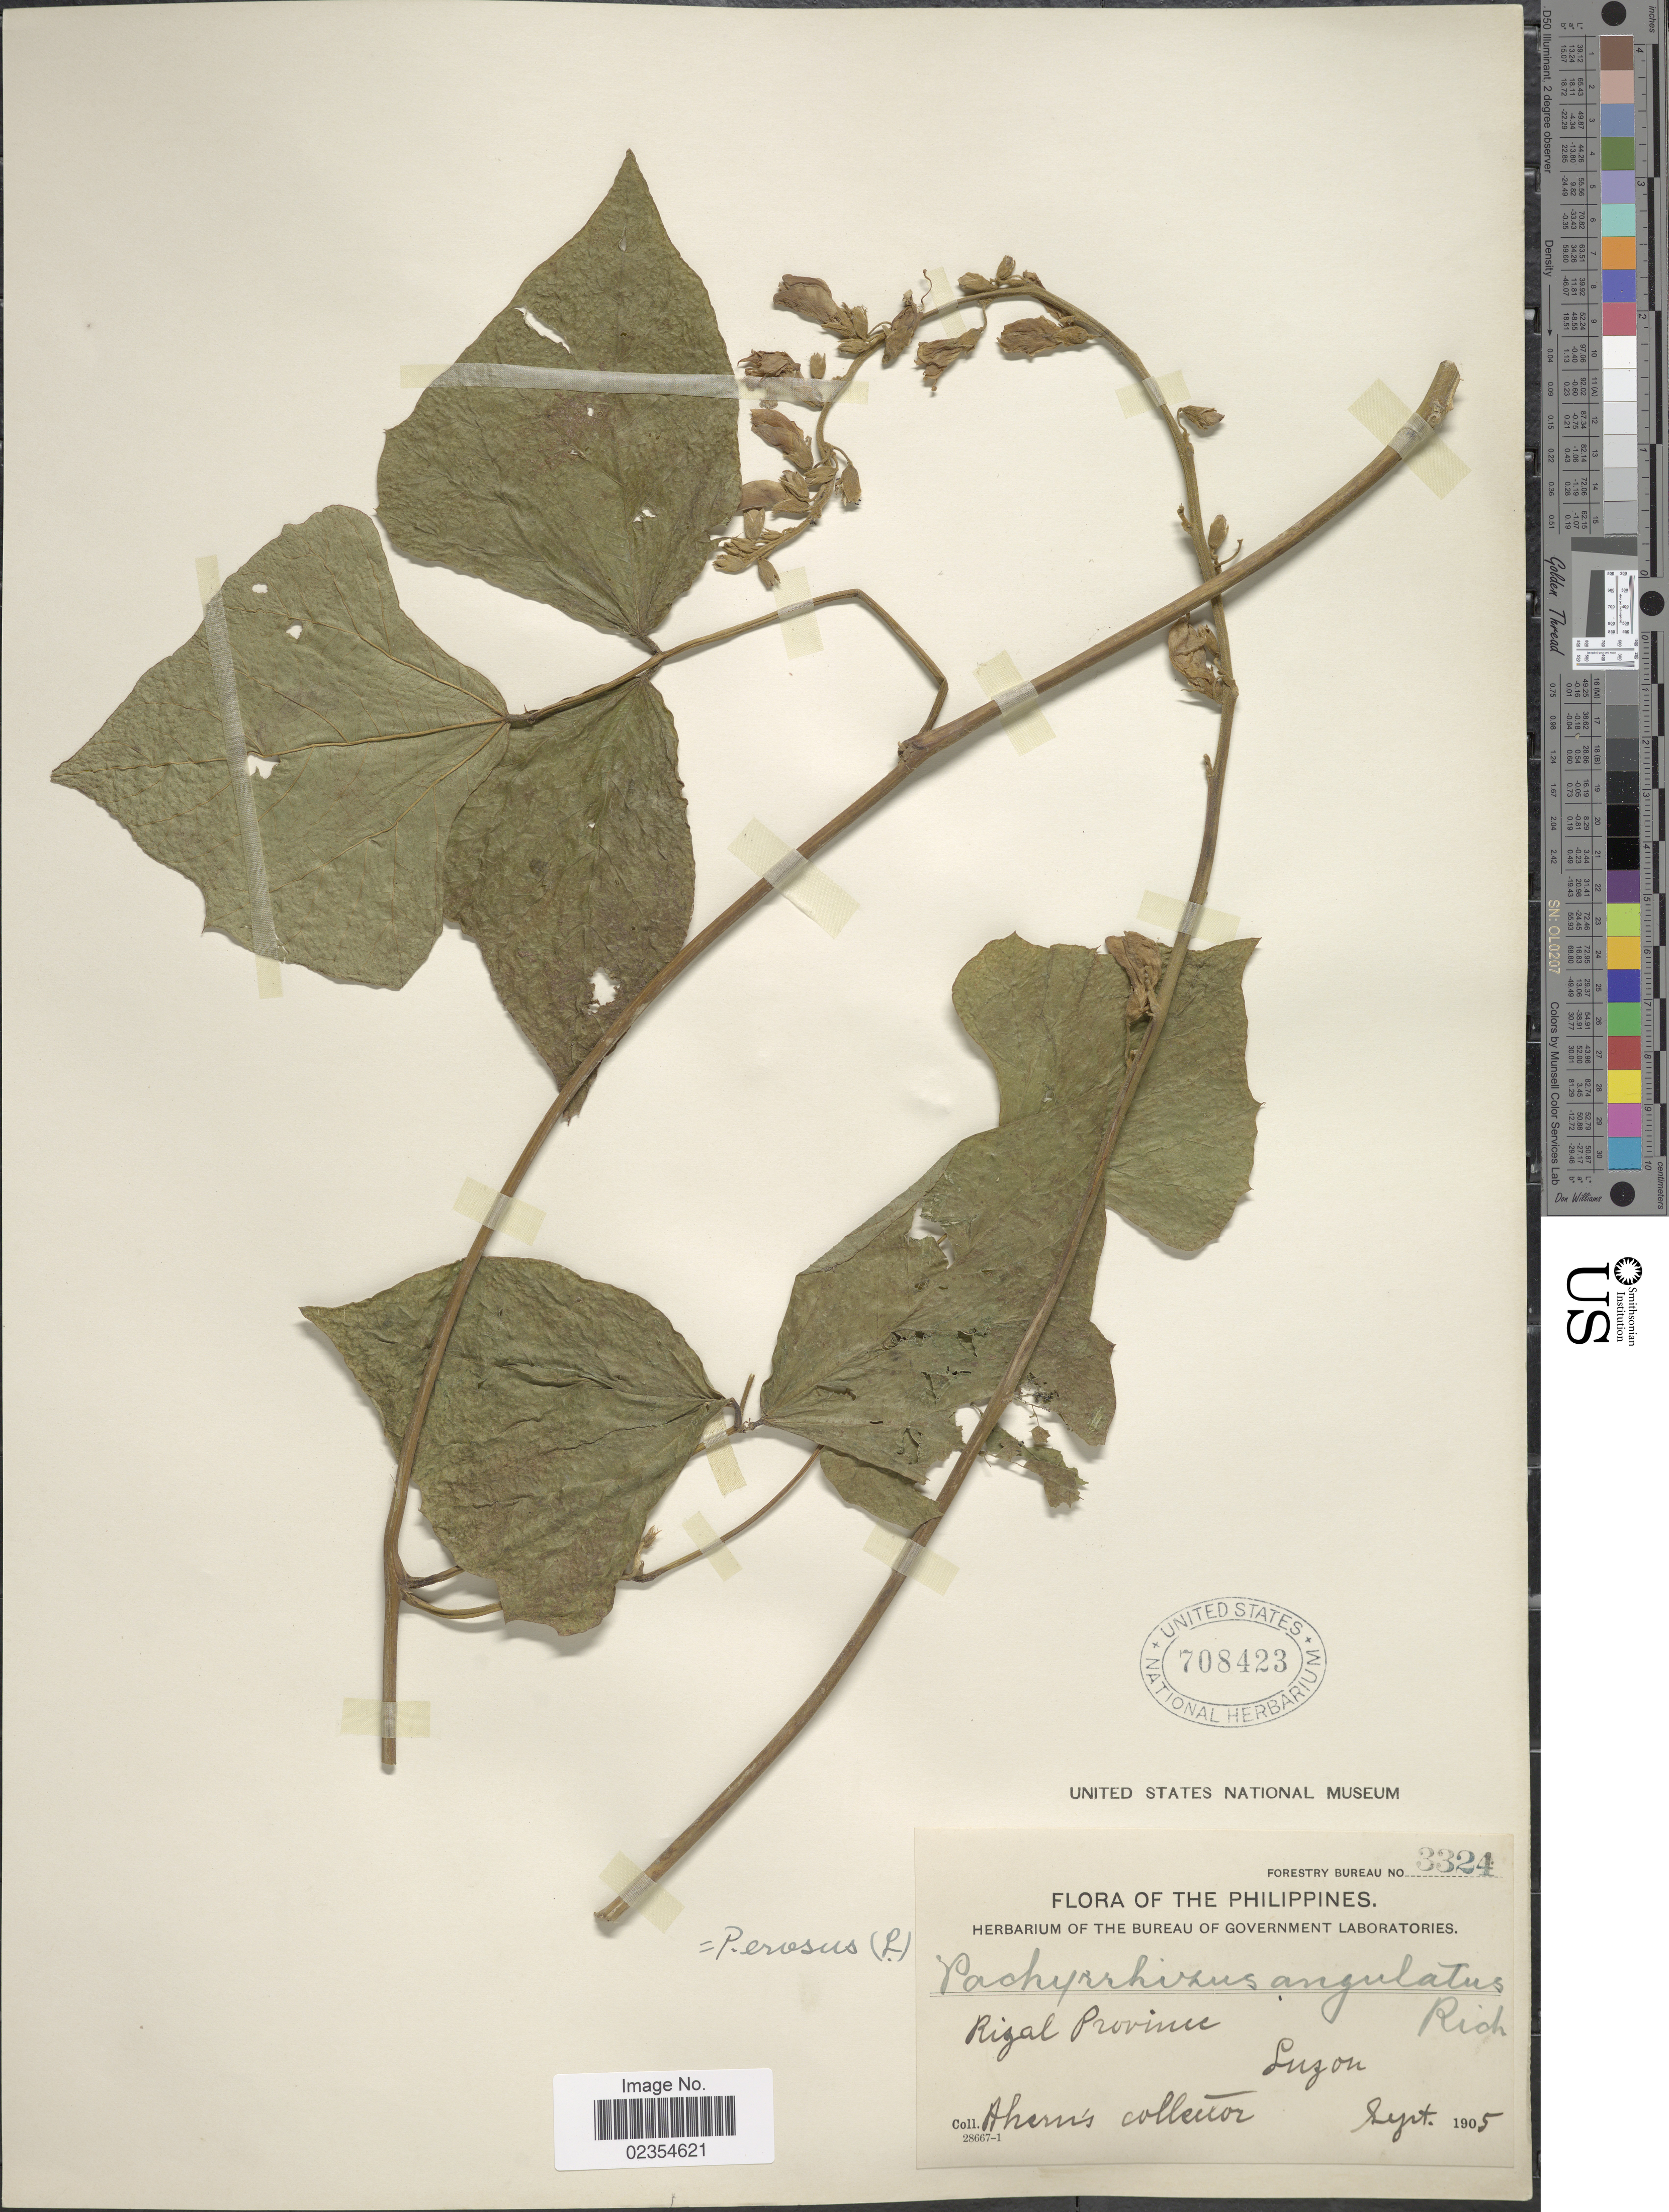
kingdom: Plantae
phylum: Tracheophyta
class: Magnoliopsida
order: Fabales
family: Fabaceae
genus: Pachyrhizus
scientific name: Pachyrhizus erosus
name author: (L.) Urb.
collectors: Ahern's collector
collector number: Forestry Bureau 3324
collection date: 1905-09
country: Philippines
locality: Rizal Province, Luzon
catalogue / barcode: US 708423